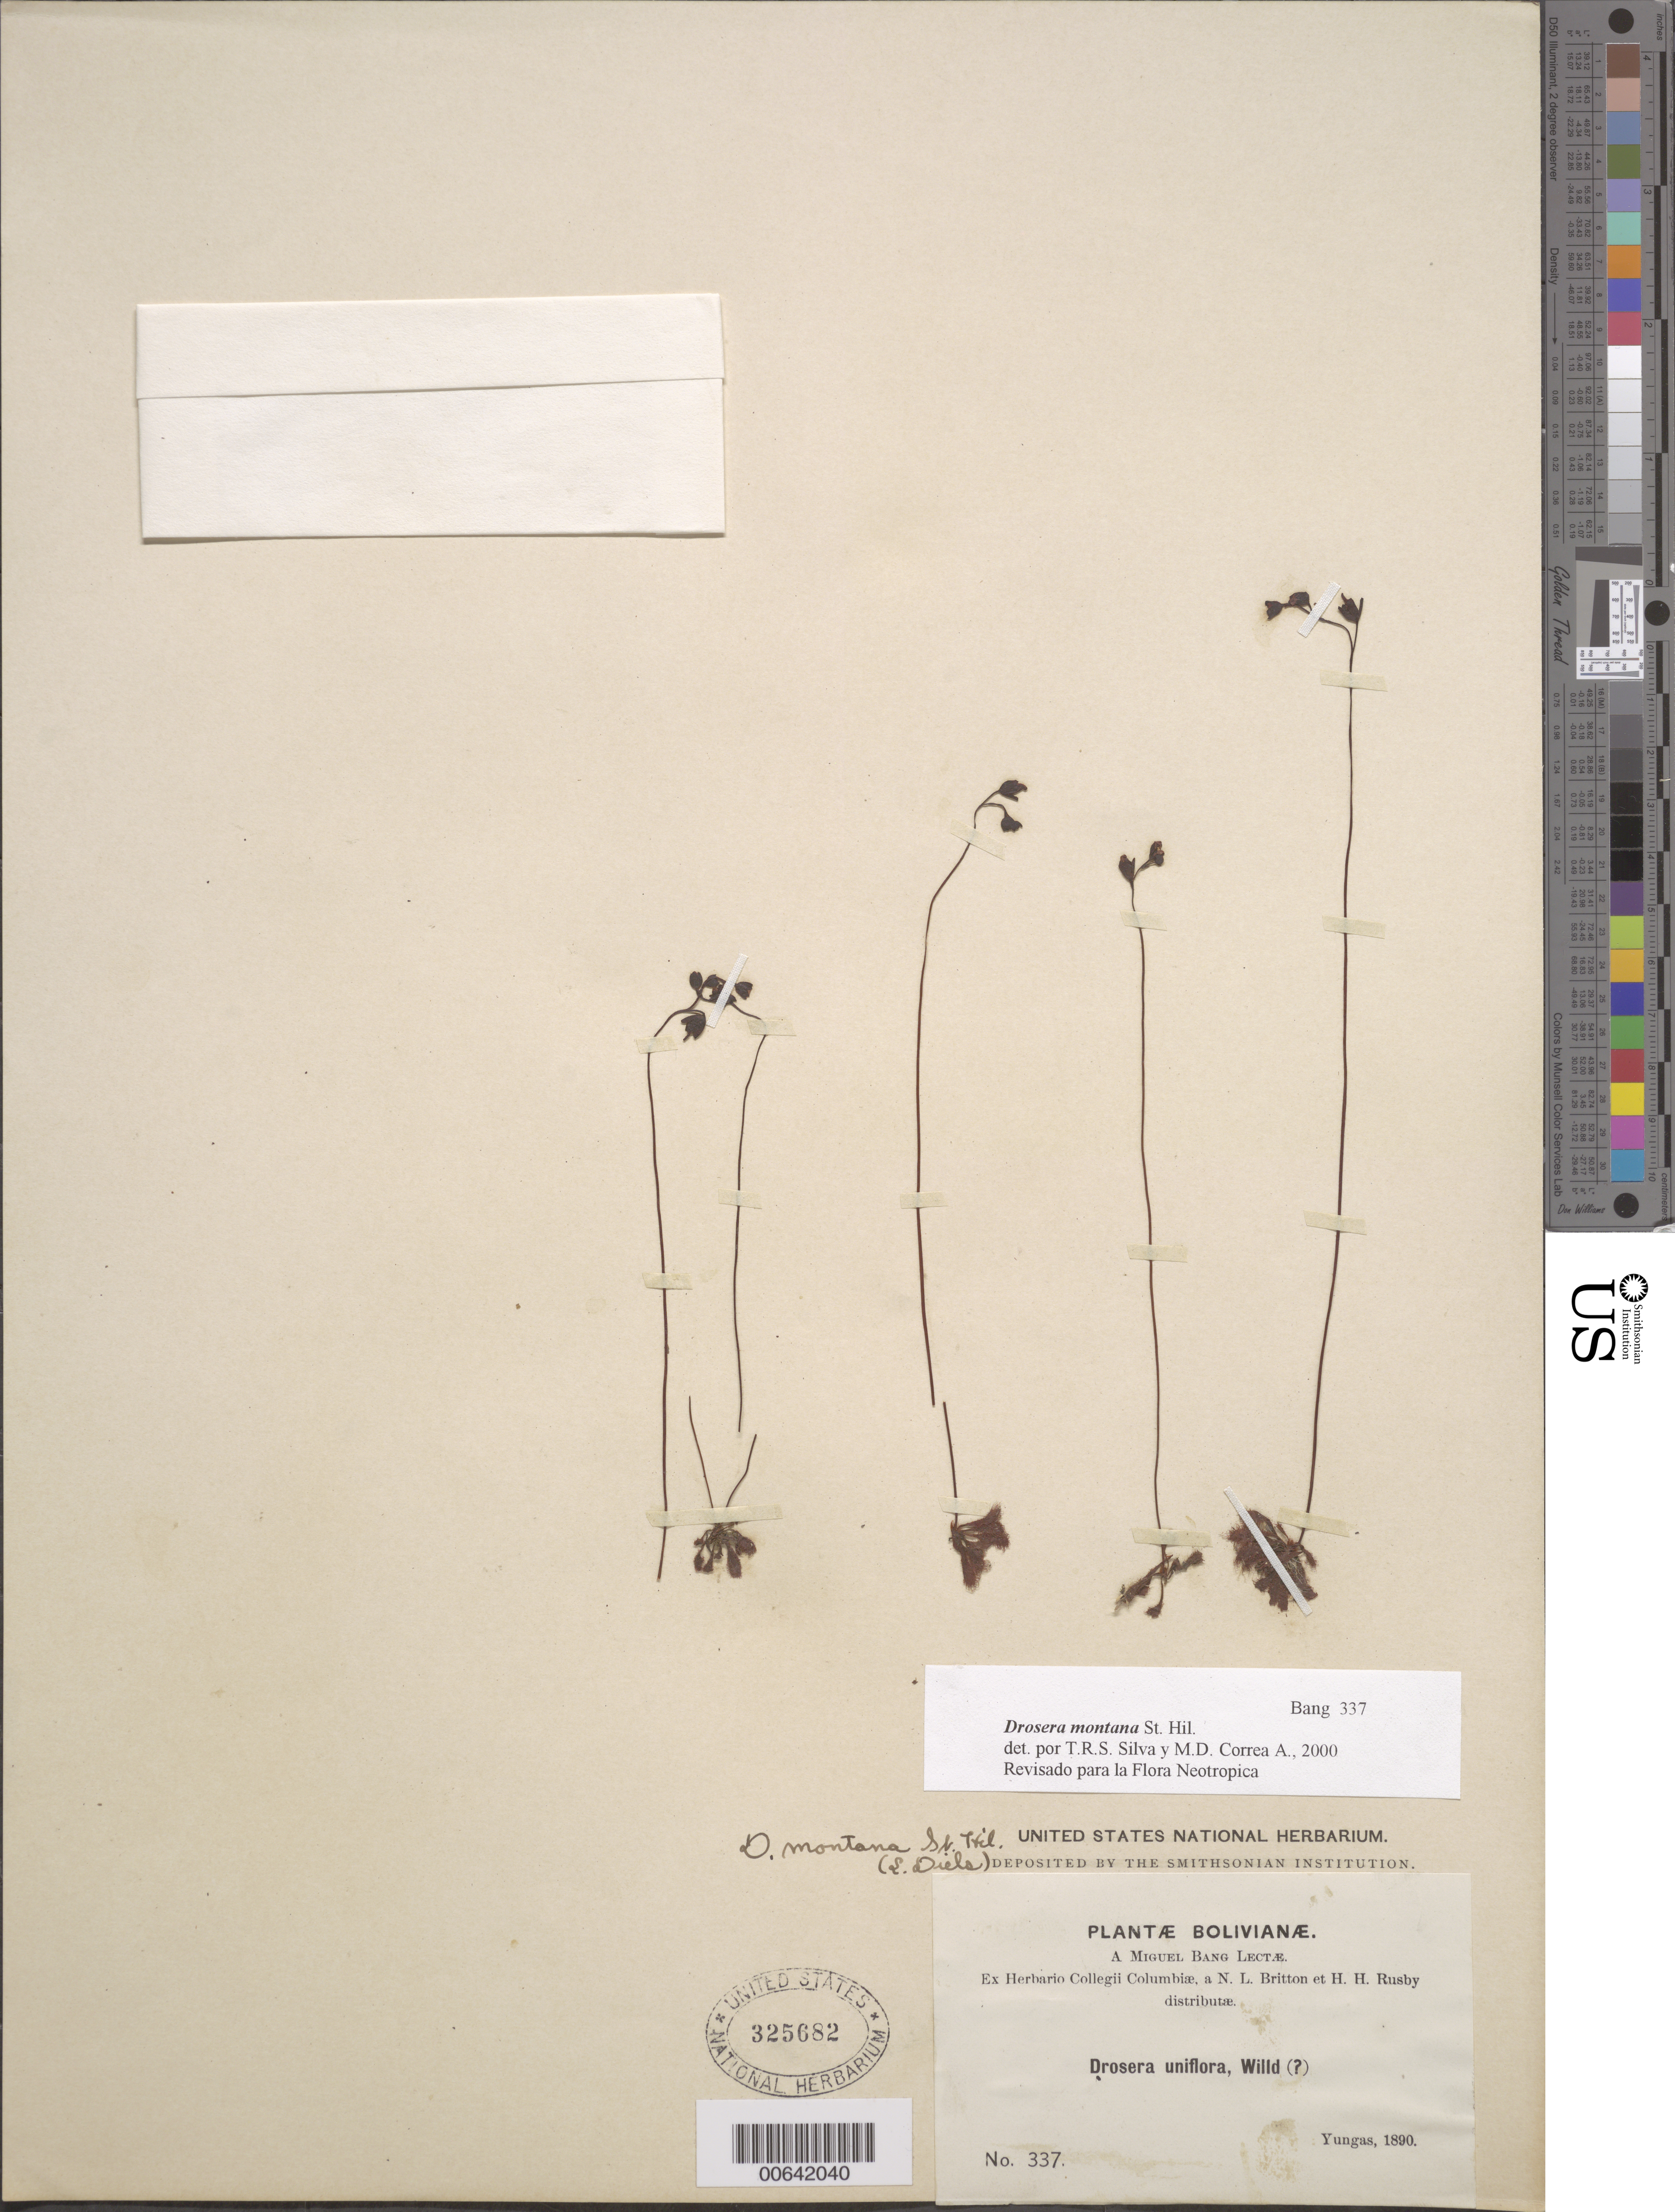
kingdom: Plantae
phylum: Tracheophyta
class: Magnoliopsida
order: Caryophyllales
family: Droseraceae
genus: Drosera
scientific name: Drosera montana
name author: A. St.-Hil.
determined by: Silva, T. R. S. & Correa A. , M. D.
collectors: M. Bang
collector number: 337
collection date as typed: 1890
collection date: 1890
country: Bolivia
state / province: La Paz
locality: Yungas.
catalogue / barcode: US 325682